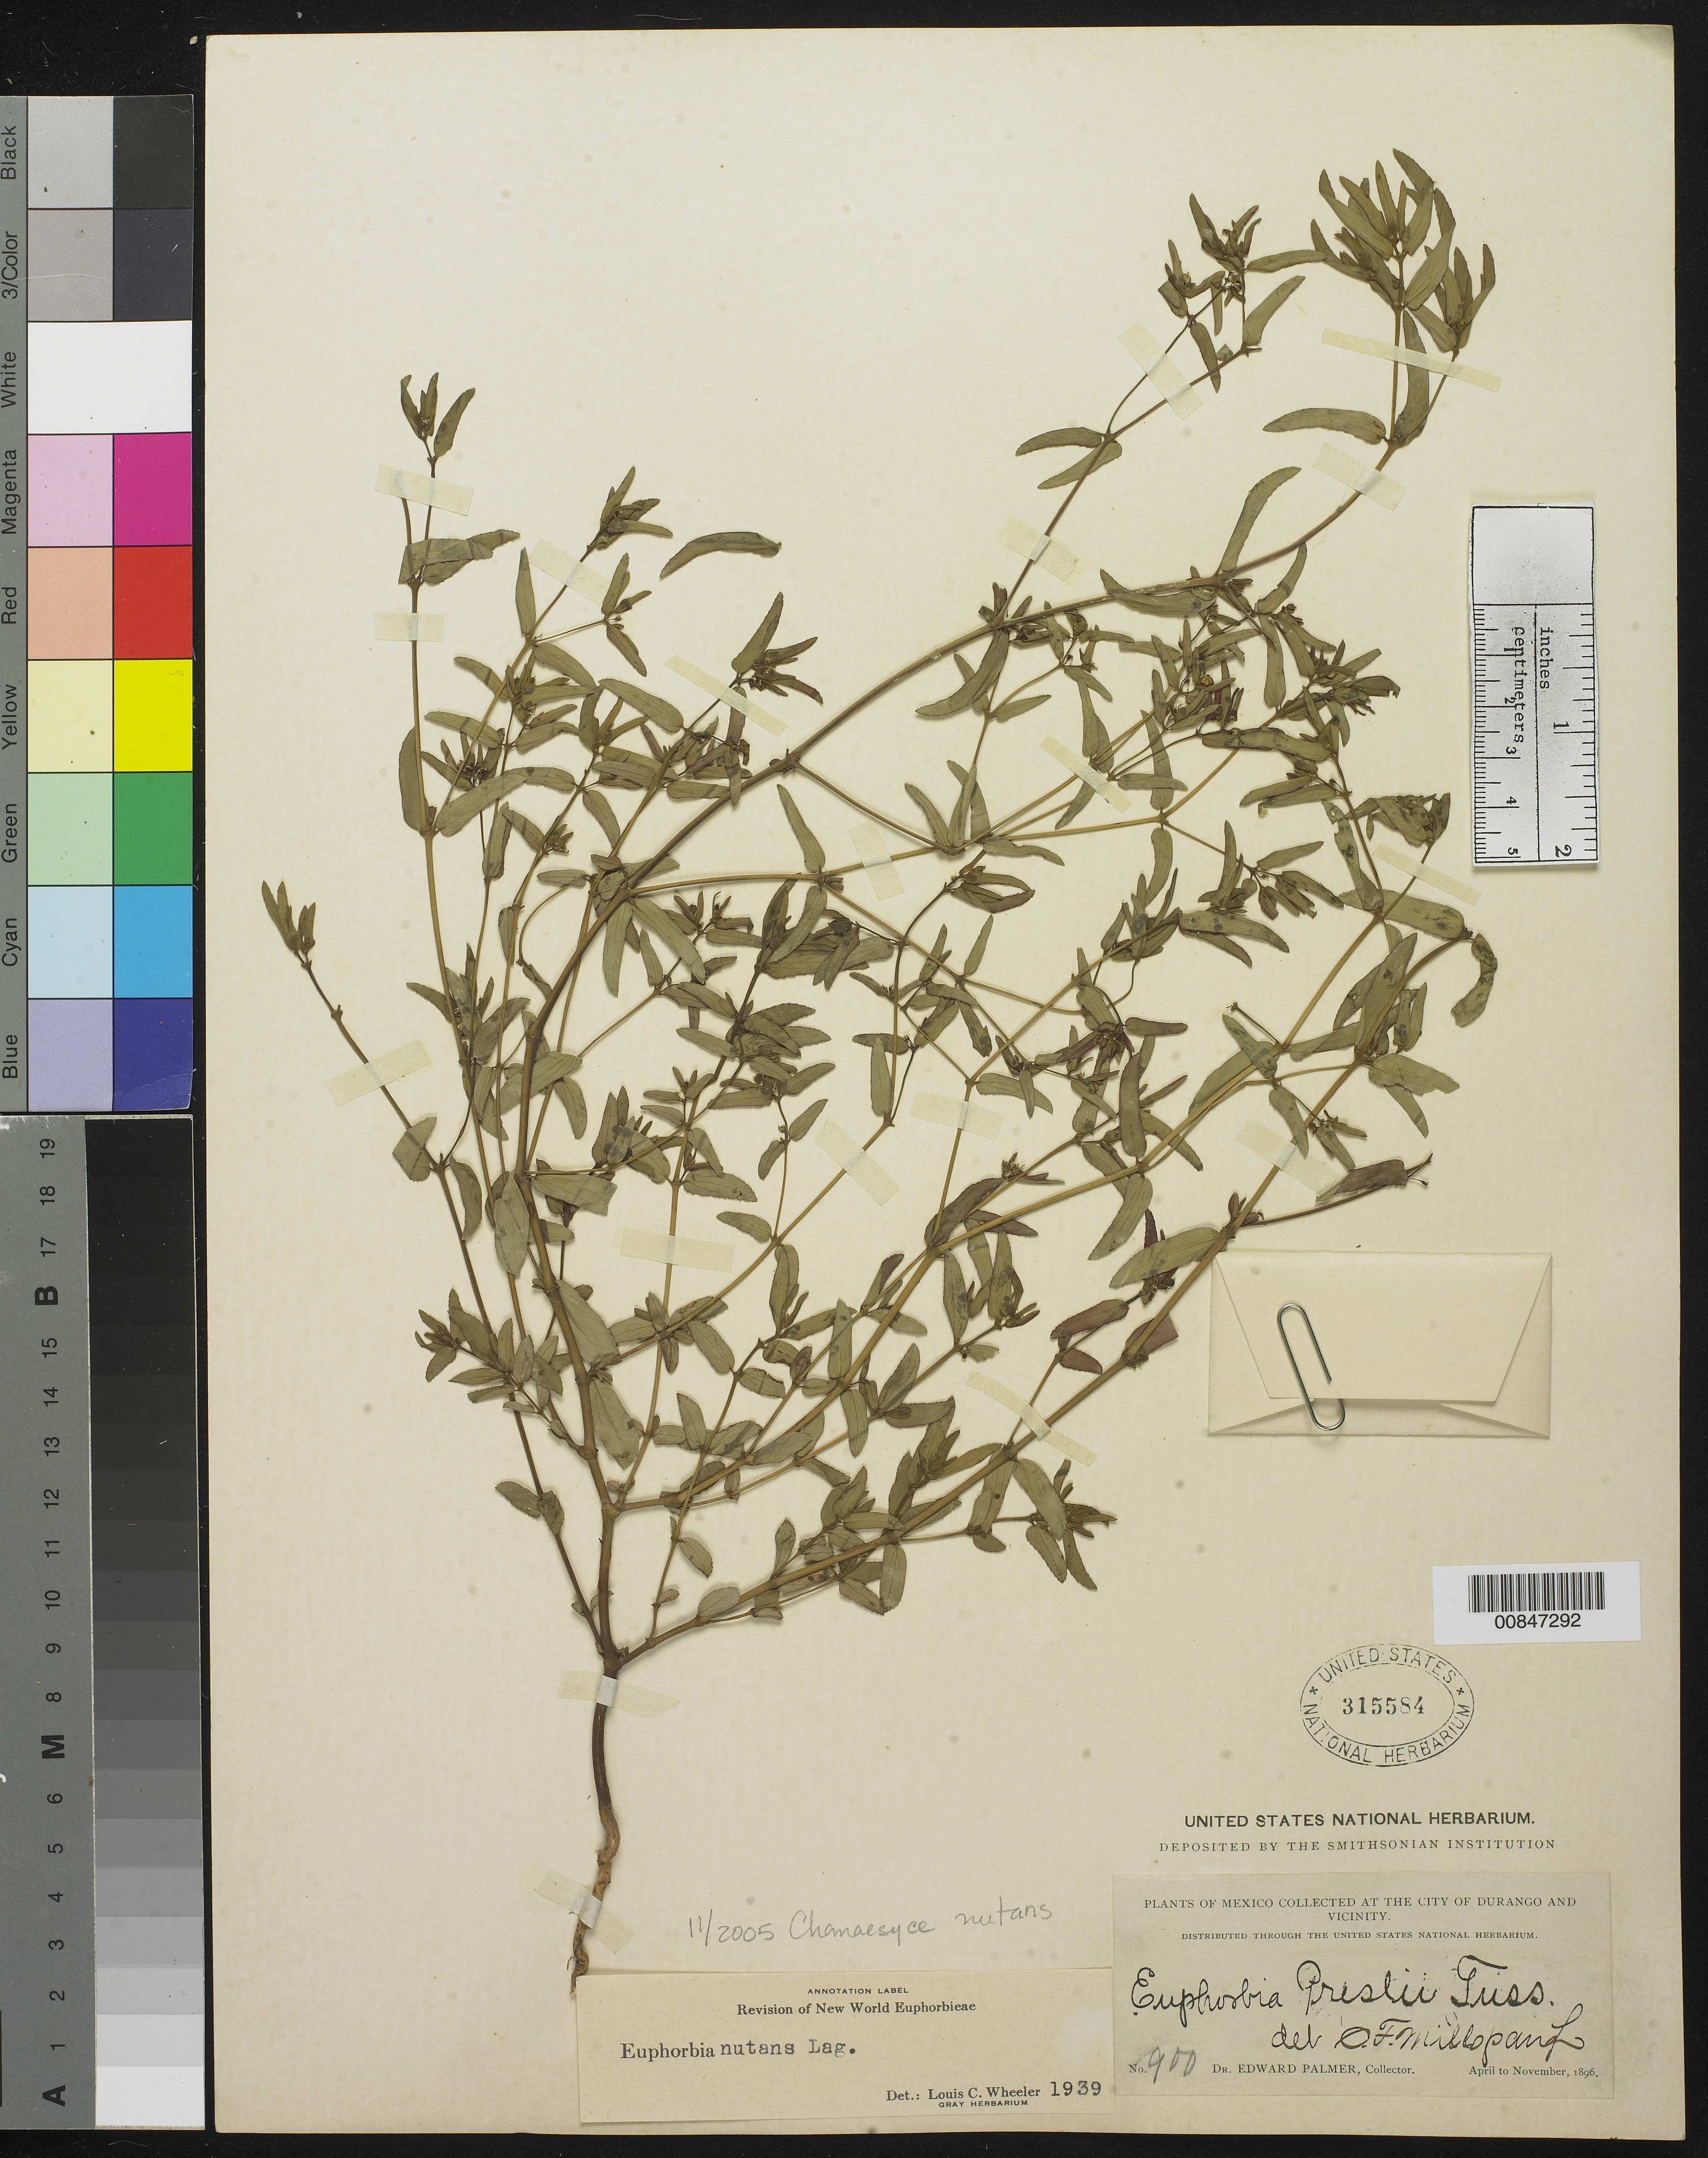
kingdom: Plantae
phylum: Tracheophyta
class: Magnoliopsida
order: Malpighiales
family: Euphorbiaceae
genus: Euphorbia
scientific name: Euphorbia nutans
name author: Lag.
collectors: E. Palmer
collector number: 900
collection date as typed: Apr 1896 to -- Nov 1896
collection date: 1896-04/1896-11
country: Mexico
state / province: Durango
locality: City of Durango and vicinity.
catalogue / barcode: US 315584